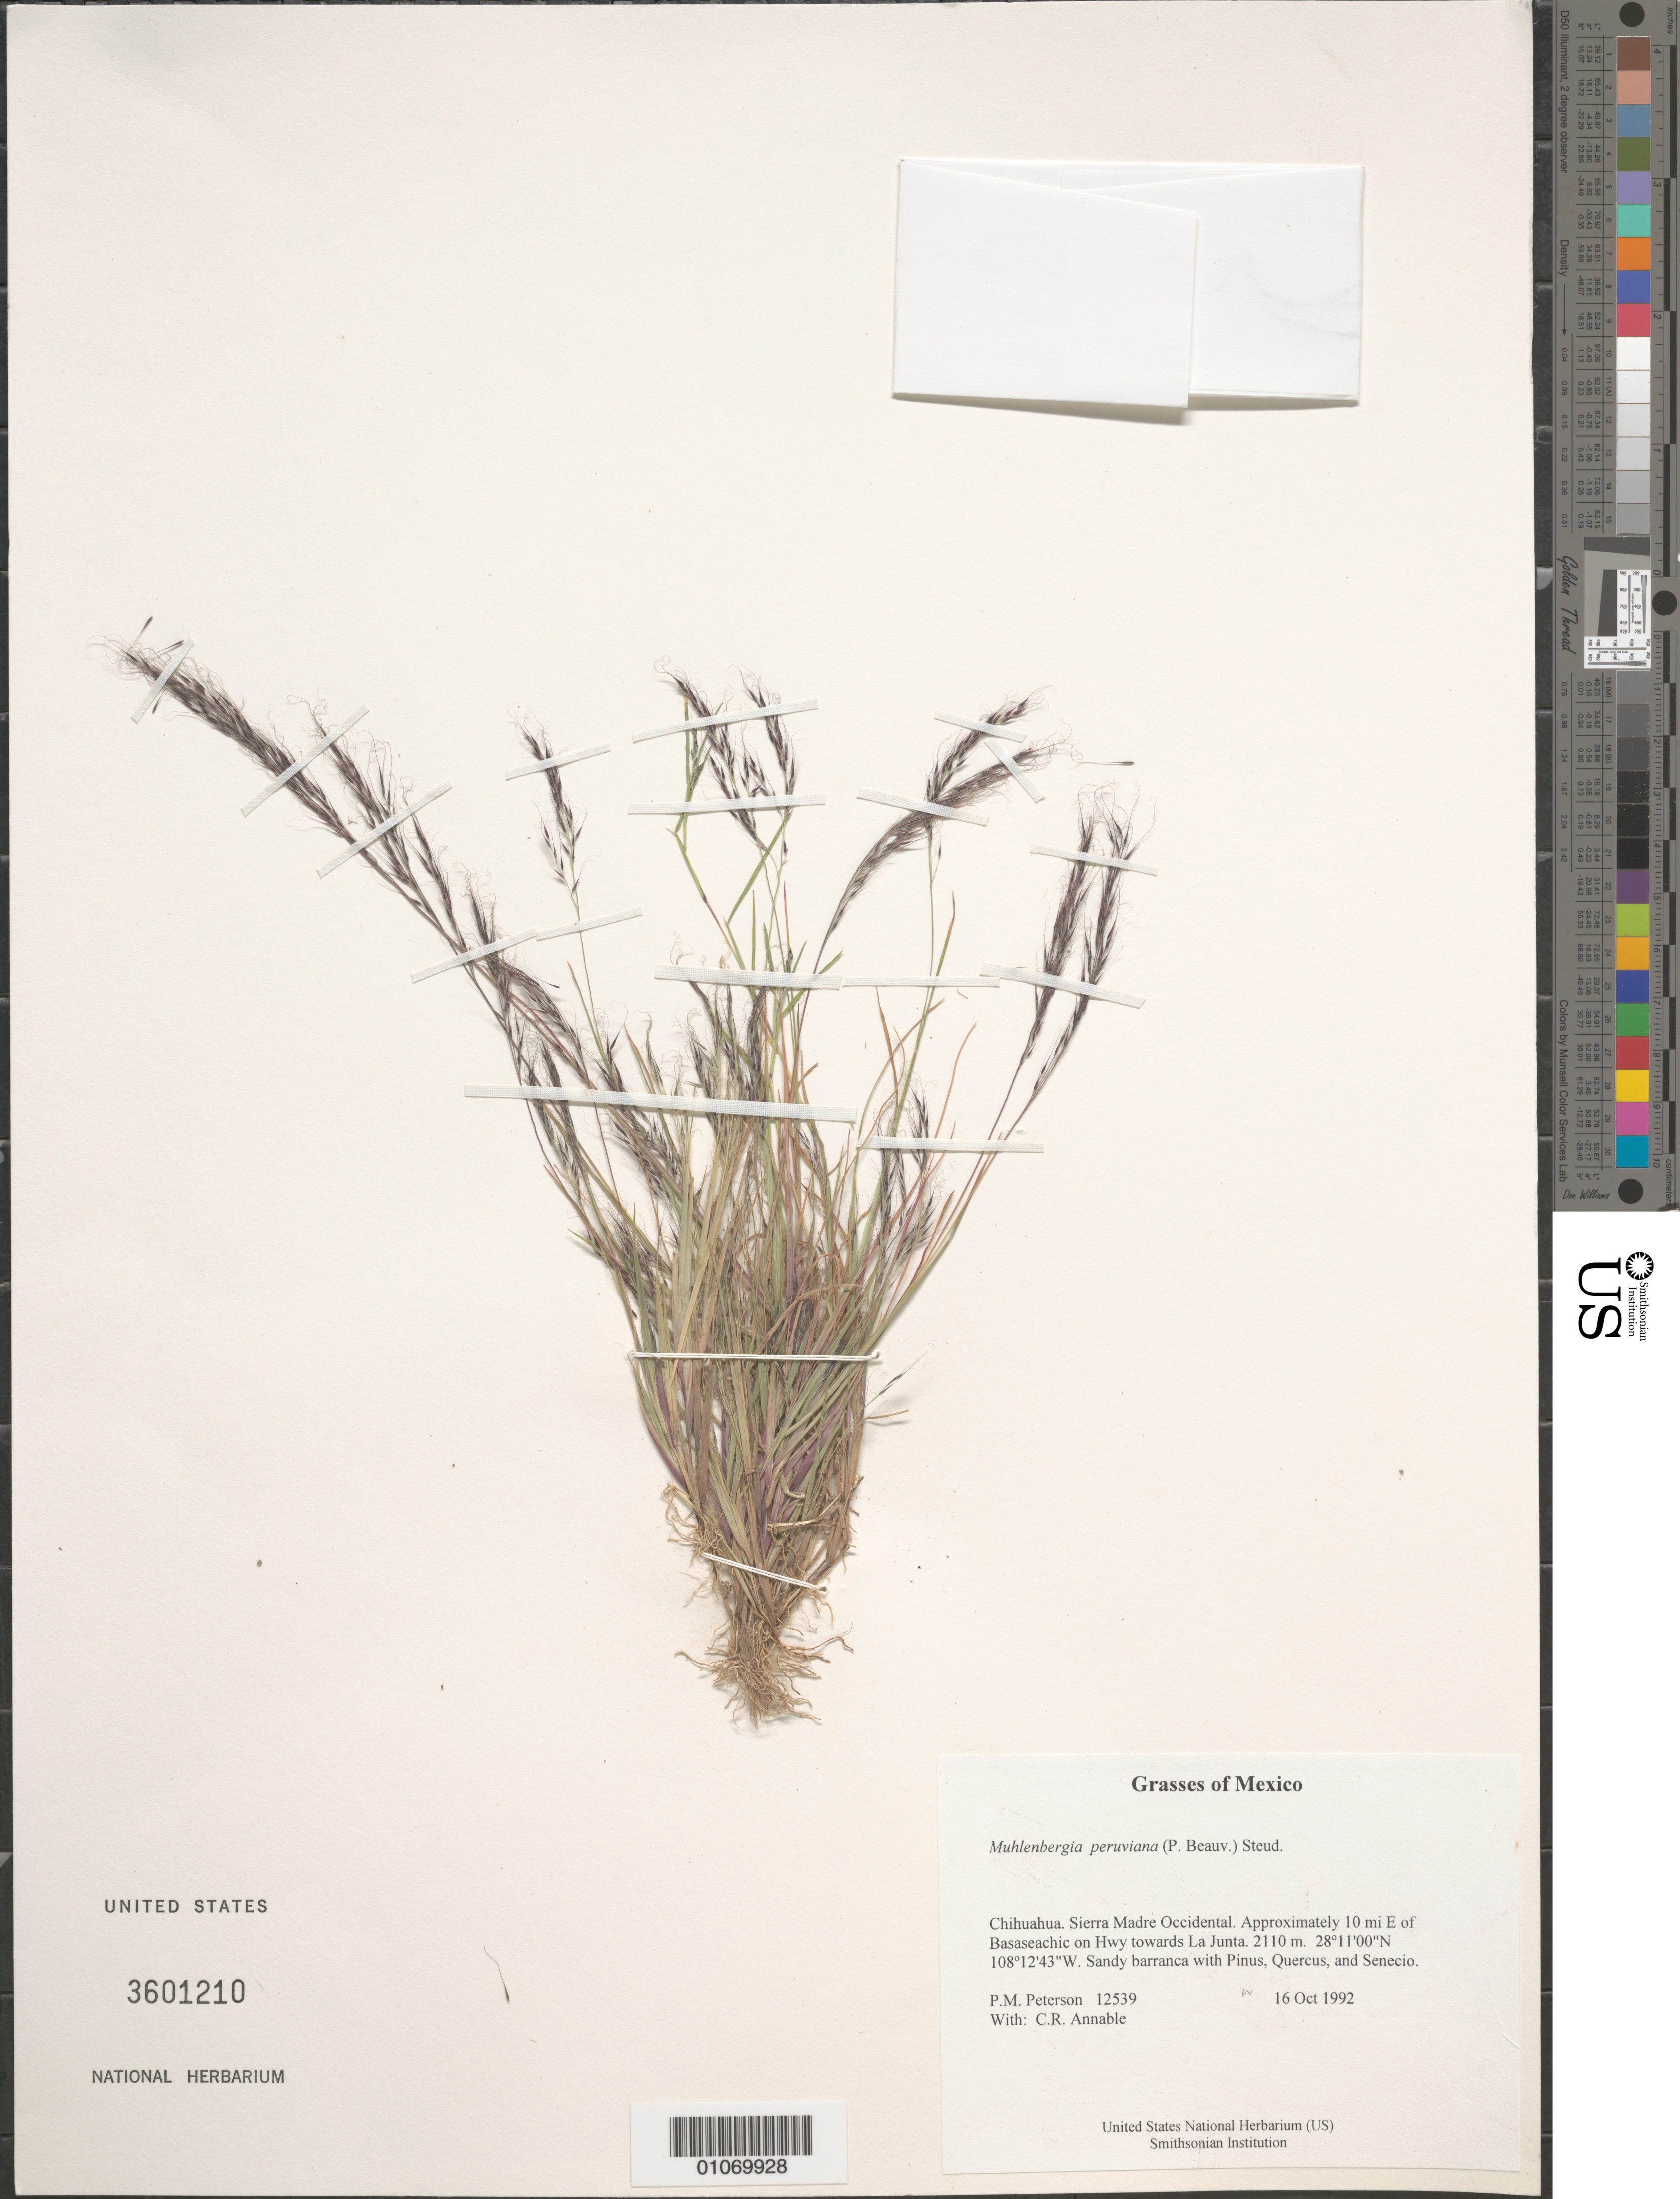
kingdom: Plantae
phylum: Tracheophyta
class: Liliopsida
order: Poales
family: Poaceae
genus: Muhlenbergia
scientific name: Muhlenbergia peruviana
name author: (P. Beauv.) Steud.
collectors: P. M. Peterson & C. R. Annable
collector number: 12539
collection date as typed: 16 Oct 1992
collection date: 1992-10-16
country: Mexico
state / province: Chihuahua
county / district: Sierra Madre Occidental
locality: Approximately 10 mi E of Basaseachic on Hwy towards La Junta.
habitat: Sandy barranca with Pinus, Quercus, and Senecio.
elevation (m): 2110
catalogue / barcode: US 3601210